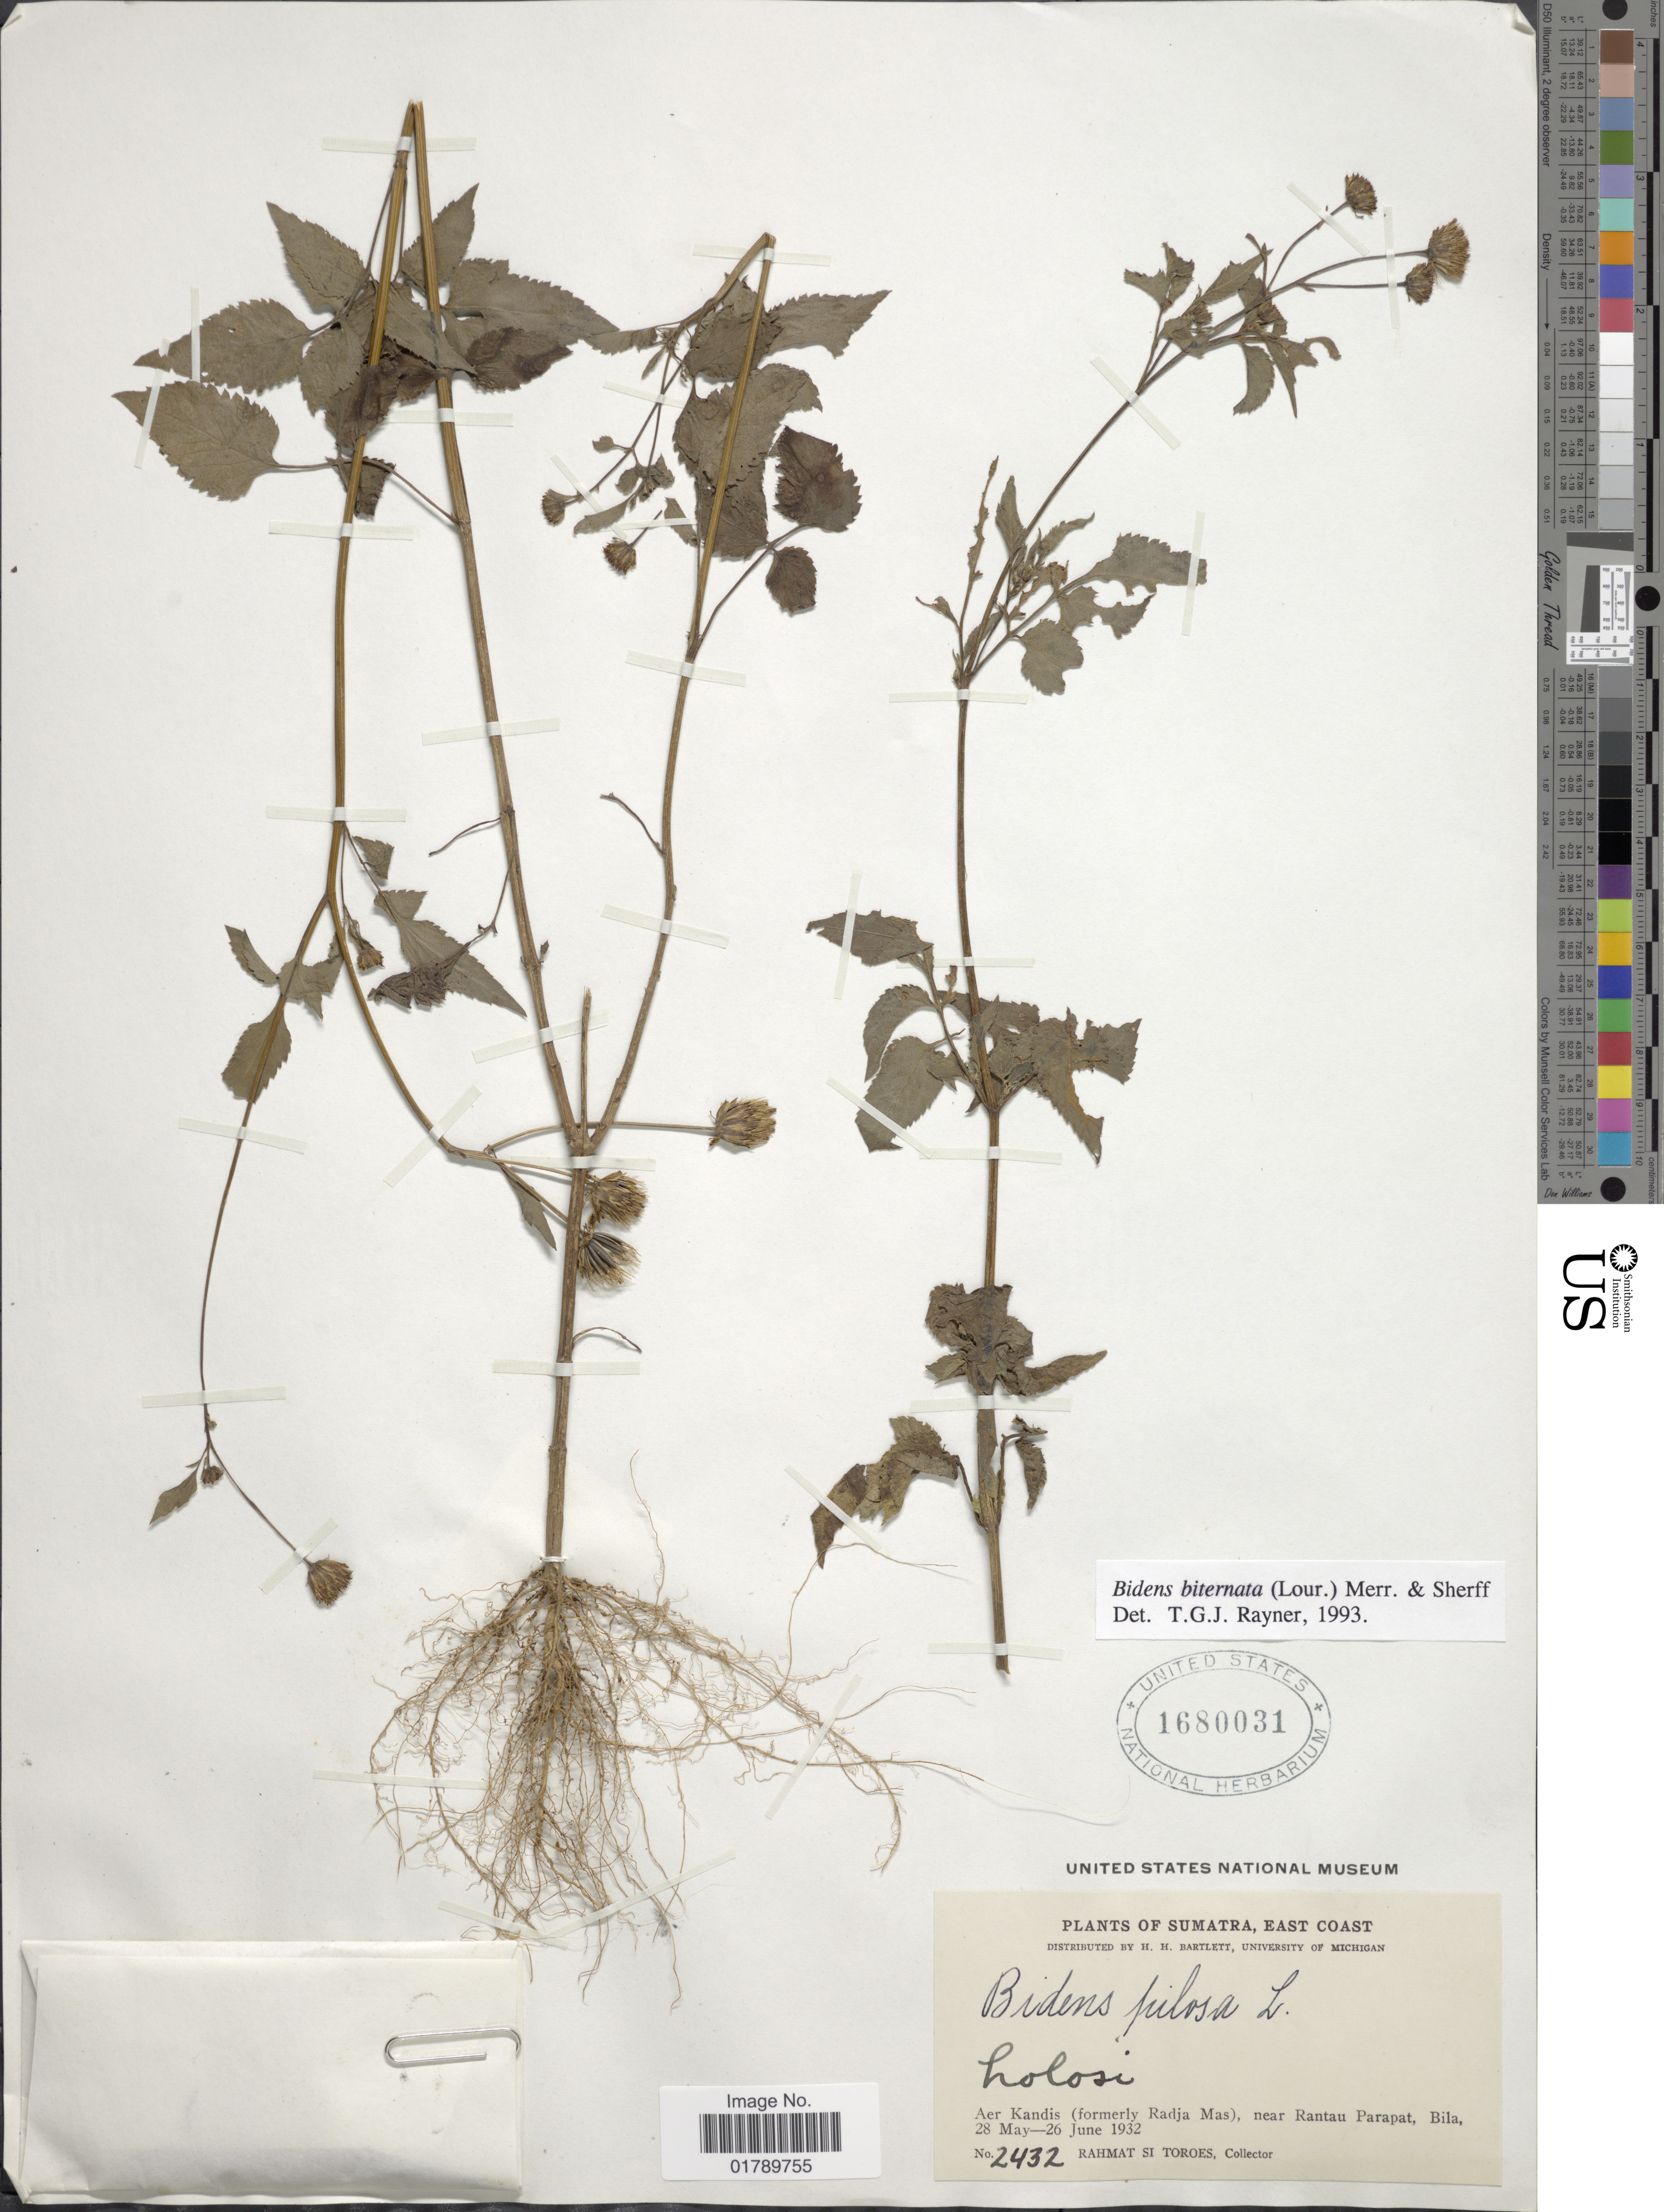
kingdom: Plantae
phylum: Tracheophyta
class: Magnoliopsida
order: Asterales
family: Asteraceae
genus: Bidens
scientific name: Bidens biternata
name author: (Lour.) Merr. & Sherff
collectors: Rahmat Si Boeea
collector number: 2432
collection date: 1932-05-28/1932-06-26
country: Indonesia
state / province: Sumatra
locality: Sumatra, East Coast. Aer Kandis (formerly Radja Mas), near Rantau Parapat, Bila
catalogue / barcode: US 1680031